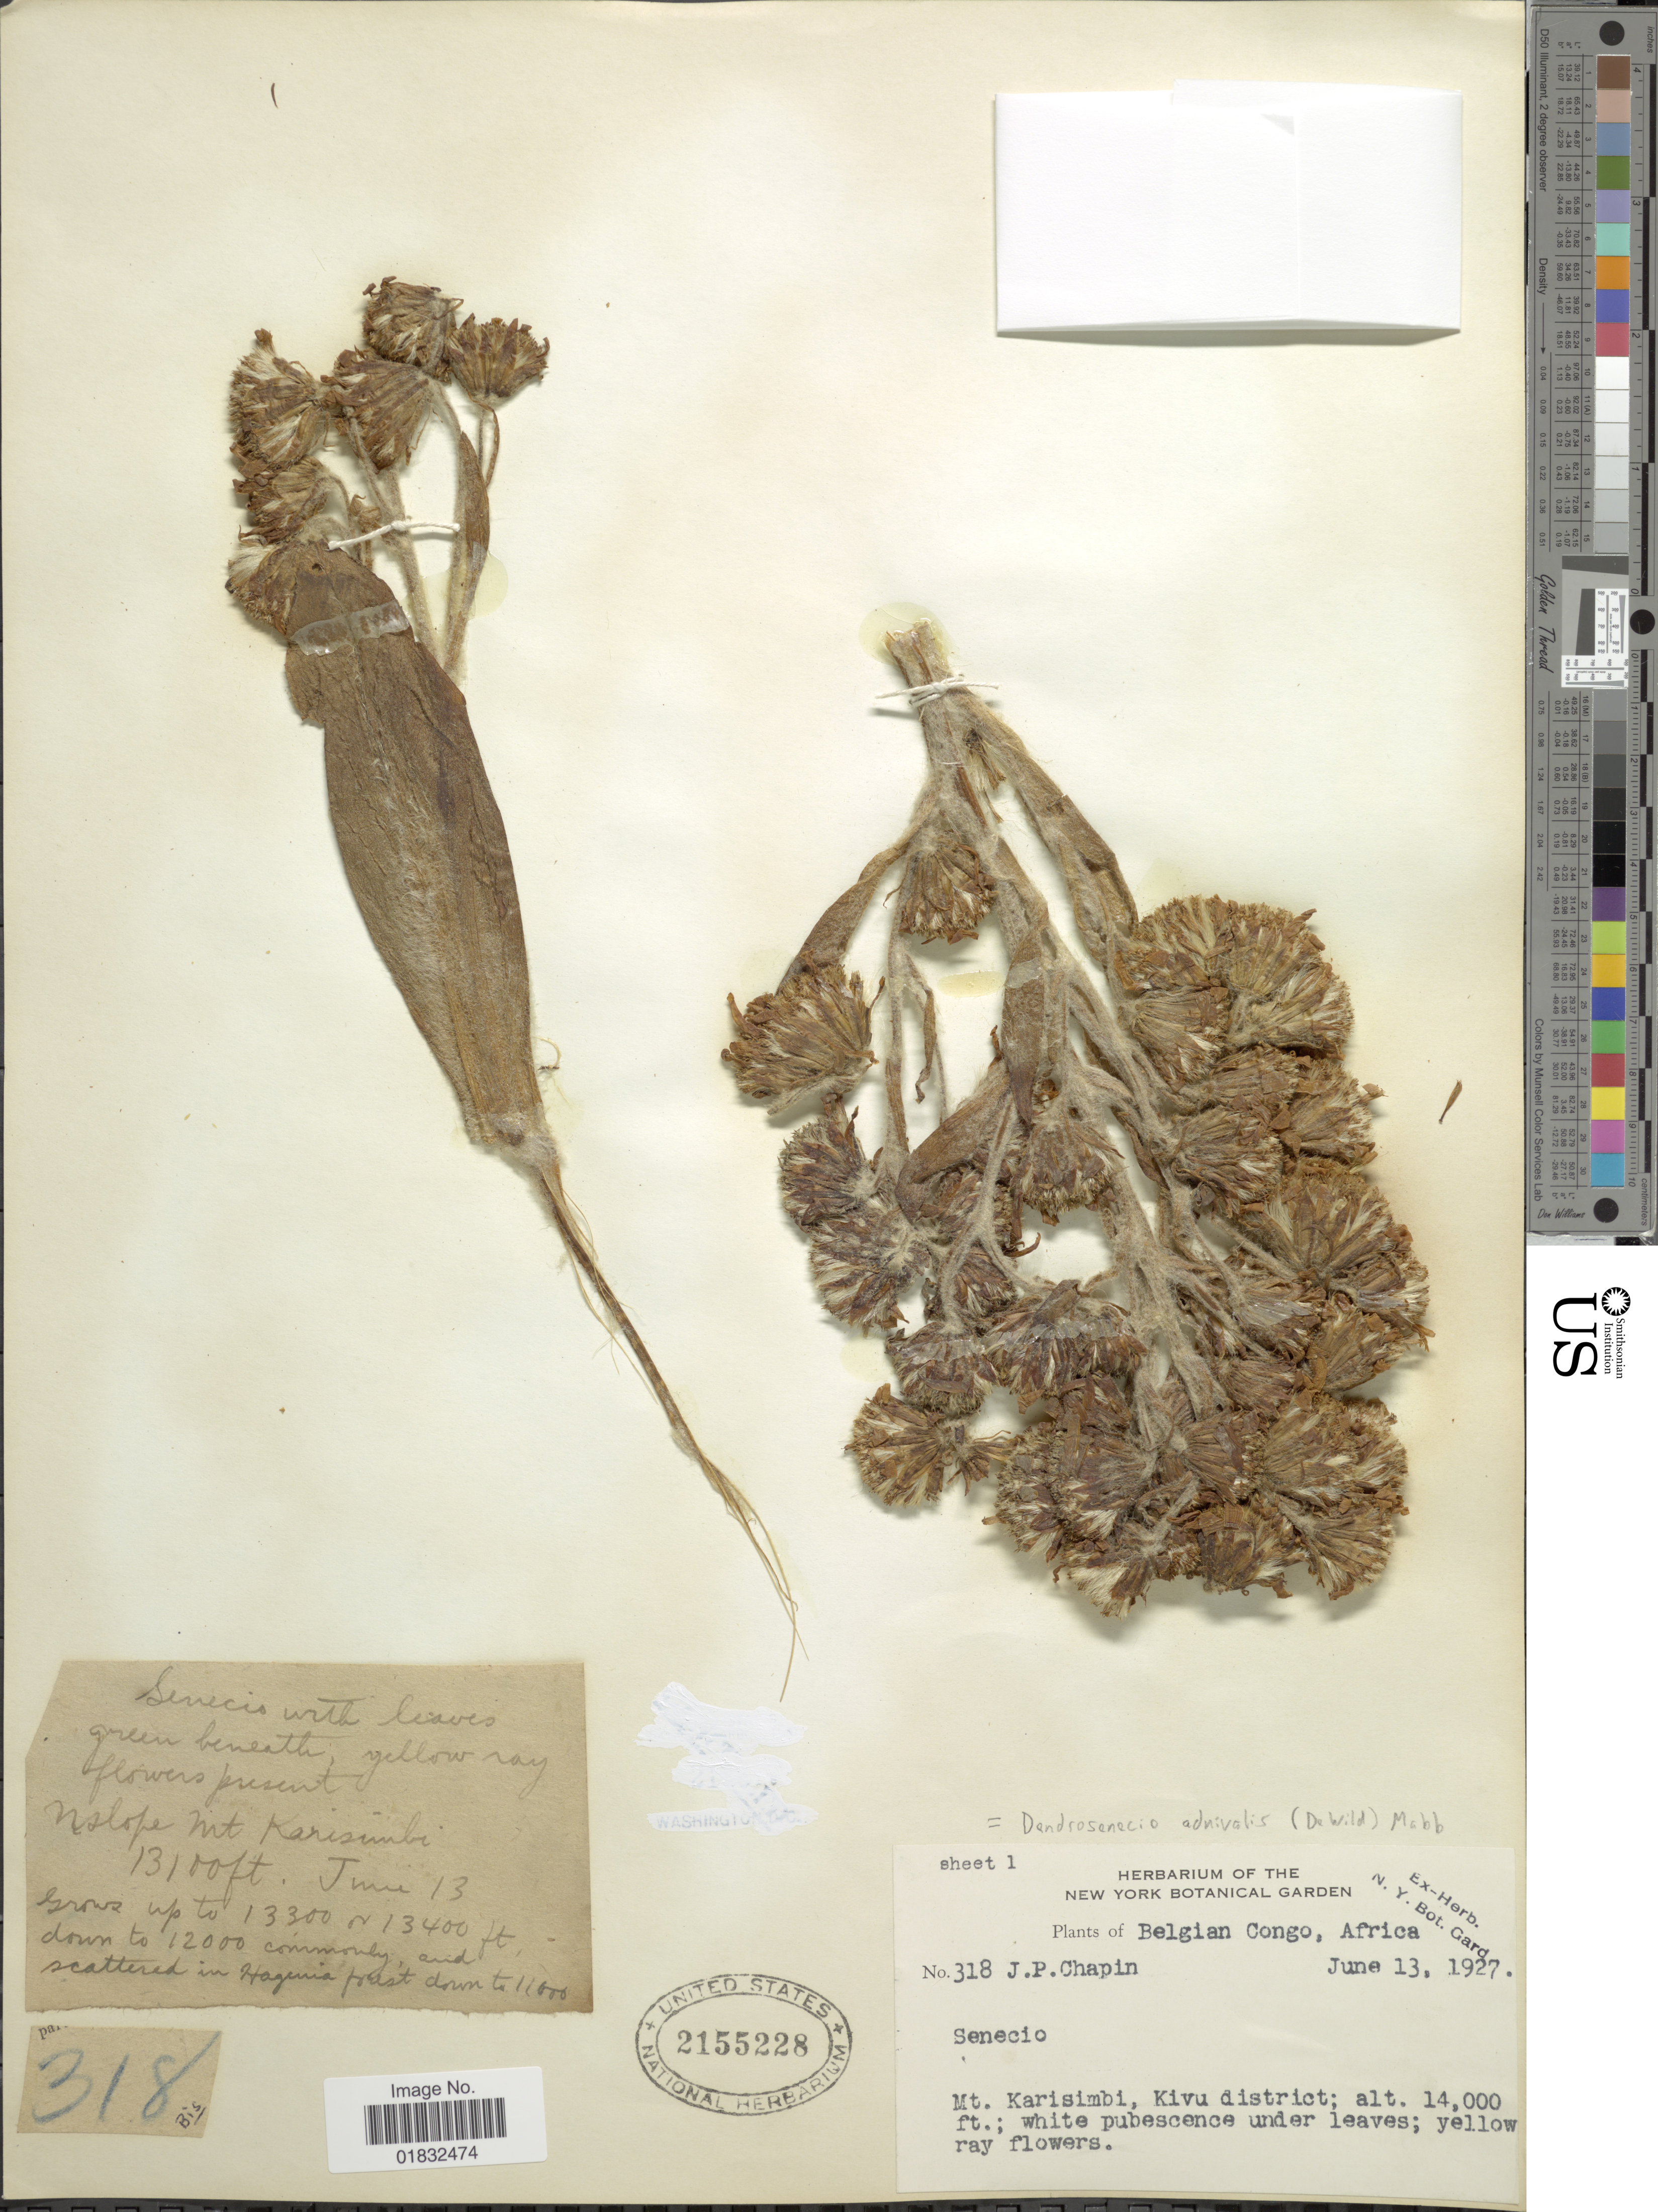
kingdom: Plantae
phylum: Tracheophyta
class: Magnoliopsida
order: Asterales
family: Asteraceae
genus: Dendrosenecio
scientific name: Dendrosenecio adnivalis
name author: (Stapf) E.B. Knox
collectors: J. Chapin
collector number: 318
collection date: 1927-06-13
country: Congo, Democratic Republic of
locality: Belgian Congo, Mt. Karisimbi, Kivu district, N slope Mt Karisimbi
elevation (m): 4267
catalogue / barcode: US 2155228